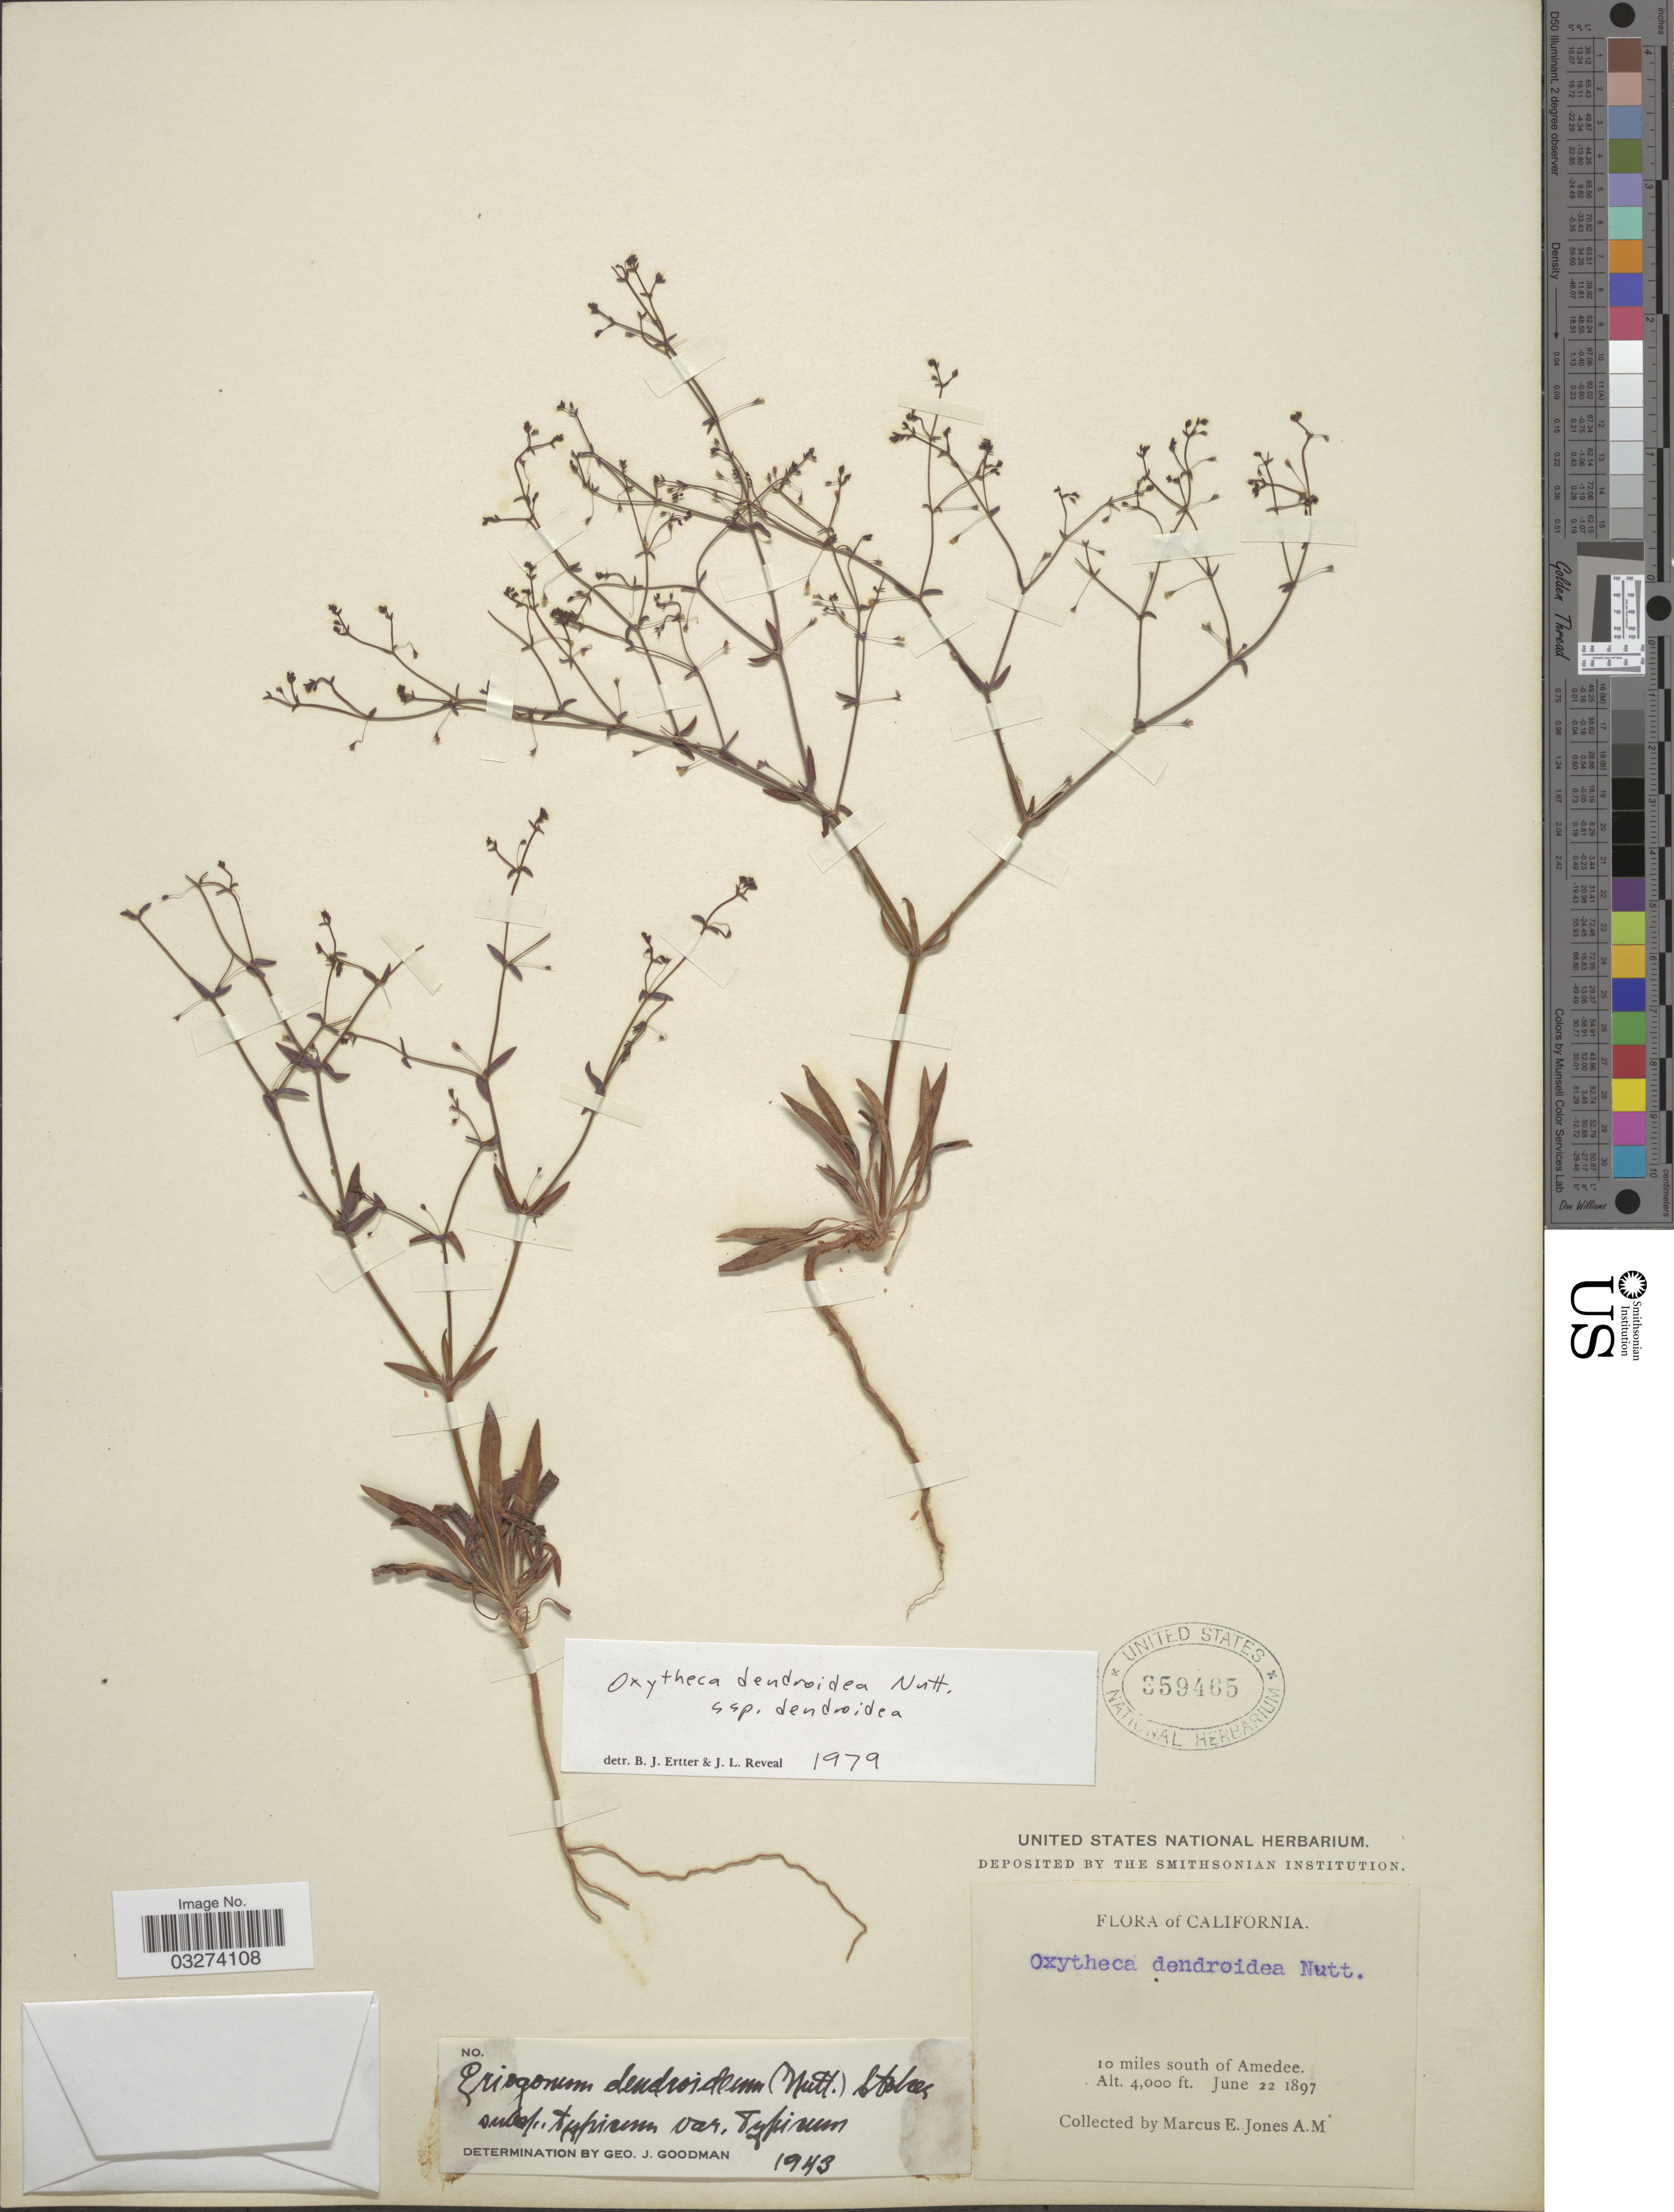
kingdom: Plantae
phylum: Tracheophyta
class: Magnoliopsida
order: Caryophyllales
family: Polygonaceae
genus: Oxytheca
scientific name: Oxytheca dendroidea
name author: Nutt.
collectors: M. E. Jones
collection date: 1897-06-22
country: United States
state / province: California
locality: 10 miles south of Amedee.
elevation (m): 1219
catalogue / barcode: US 359465